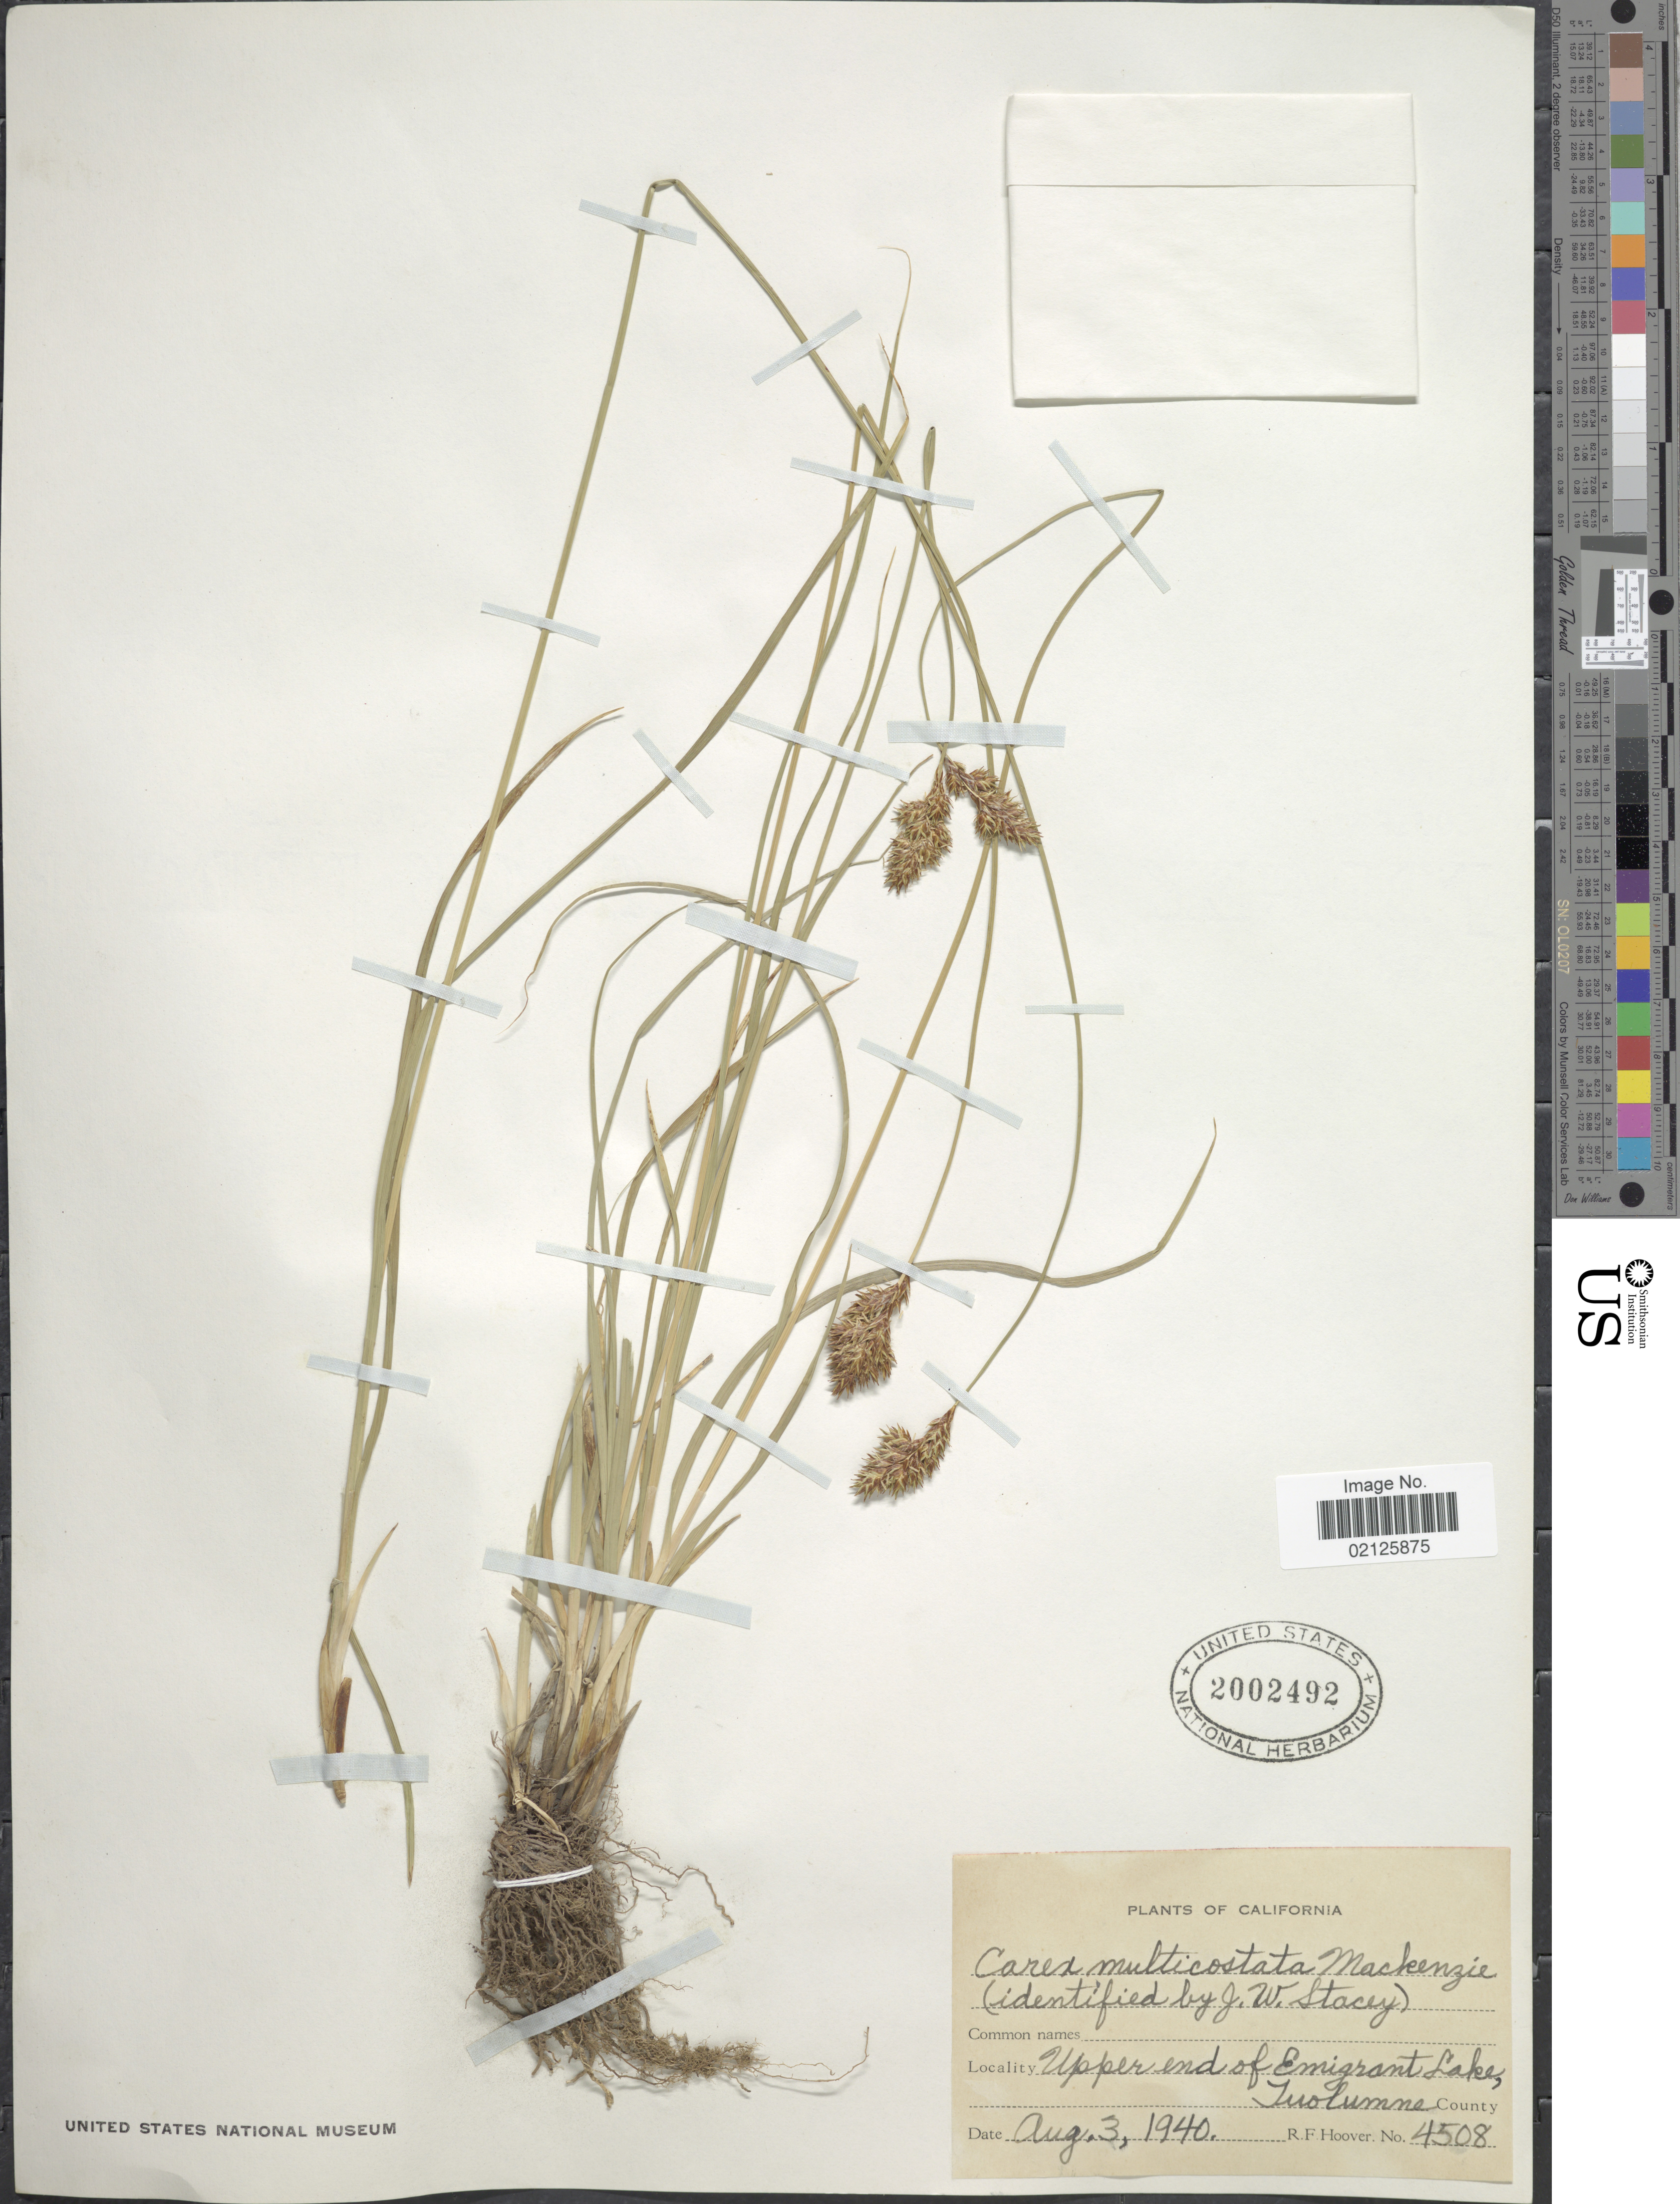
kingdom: Plantae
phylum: Tracheophyta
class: Liliopsida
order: Poales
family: Cyperaceae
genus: Carex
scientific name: Carex multicostata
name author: Mack.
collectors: R. F. Hoover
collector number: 4508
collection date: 1940-08-03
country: United States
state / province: California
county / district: Tuolumne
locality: Upper end of Emigrant Lake, Tuolumne County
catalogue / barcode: US 2002492